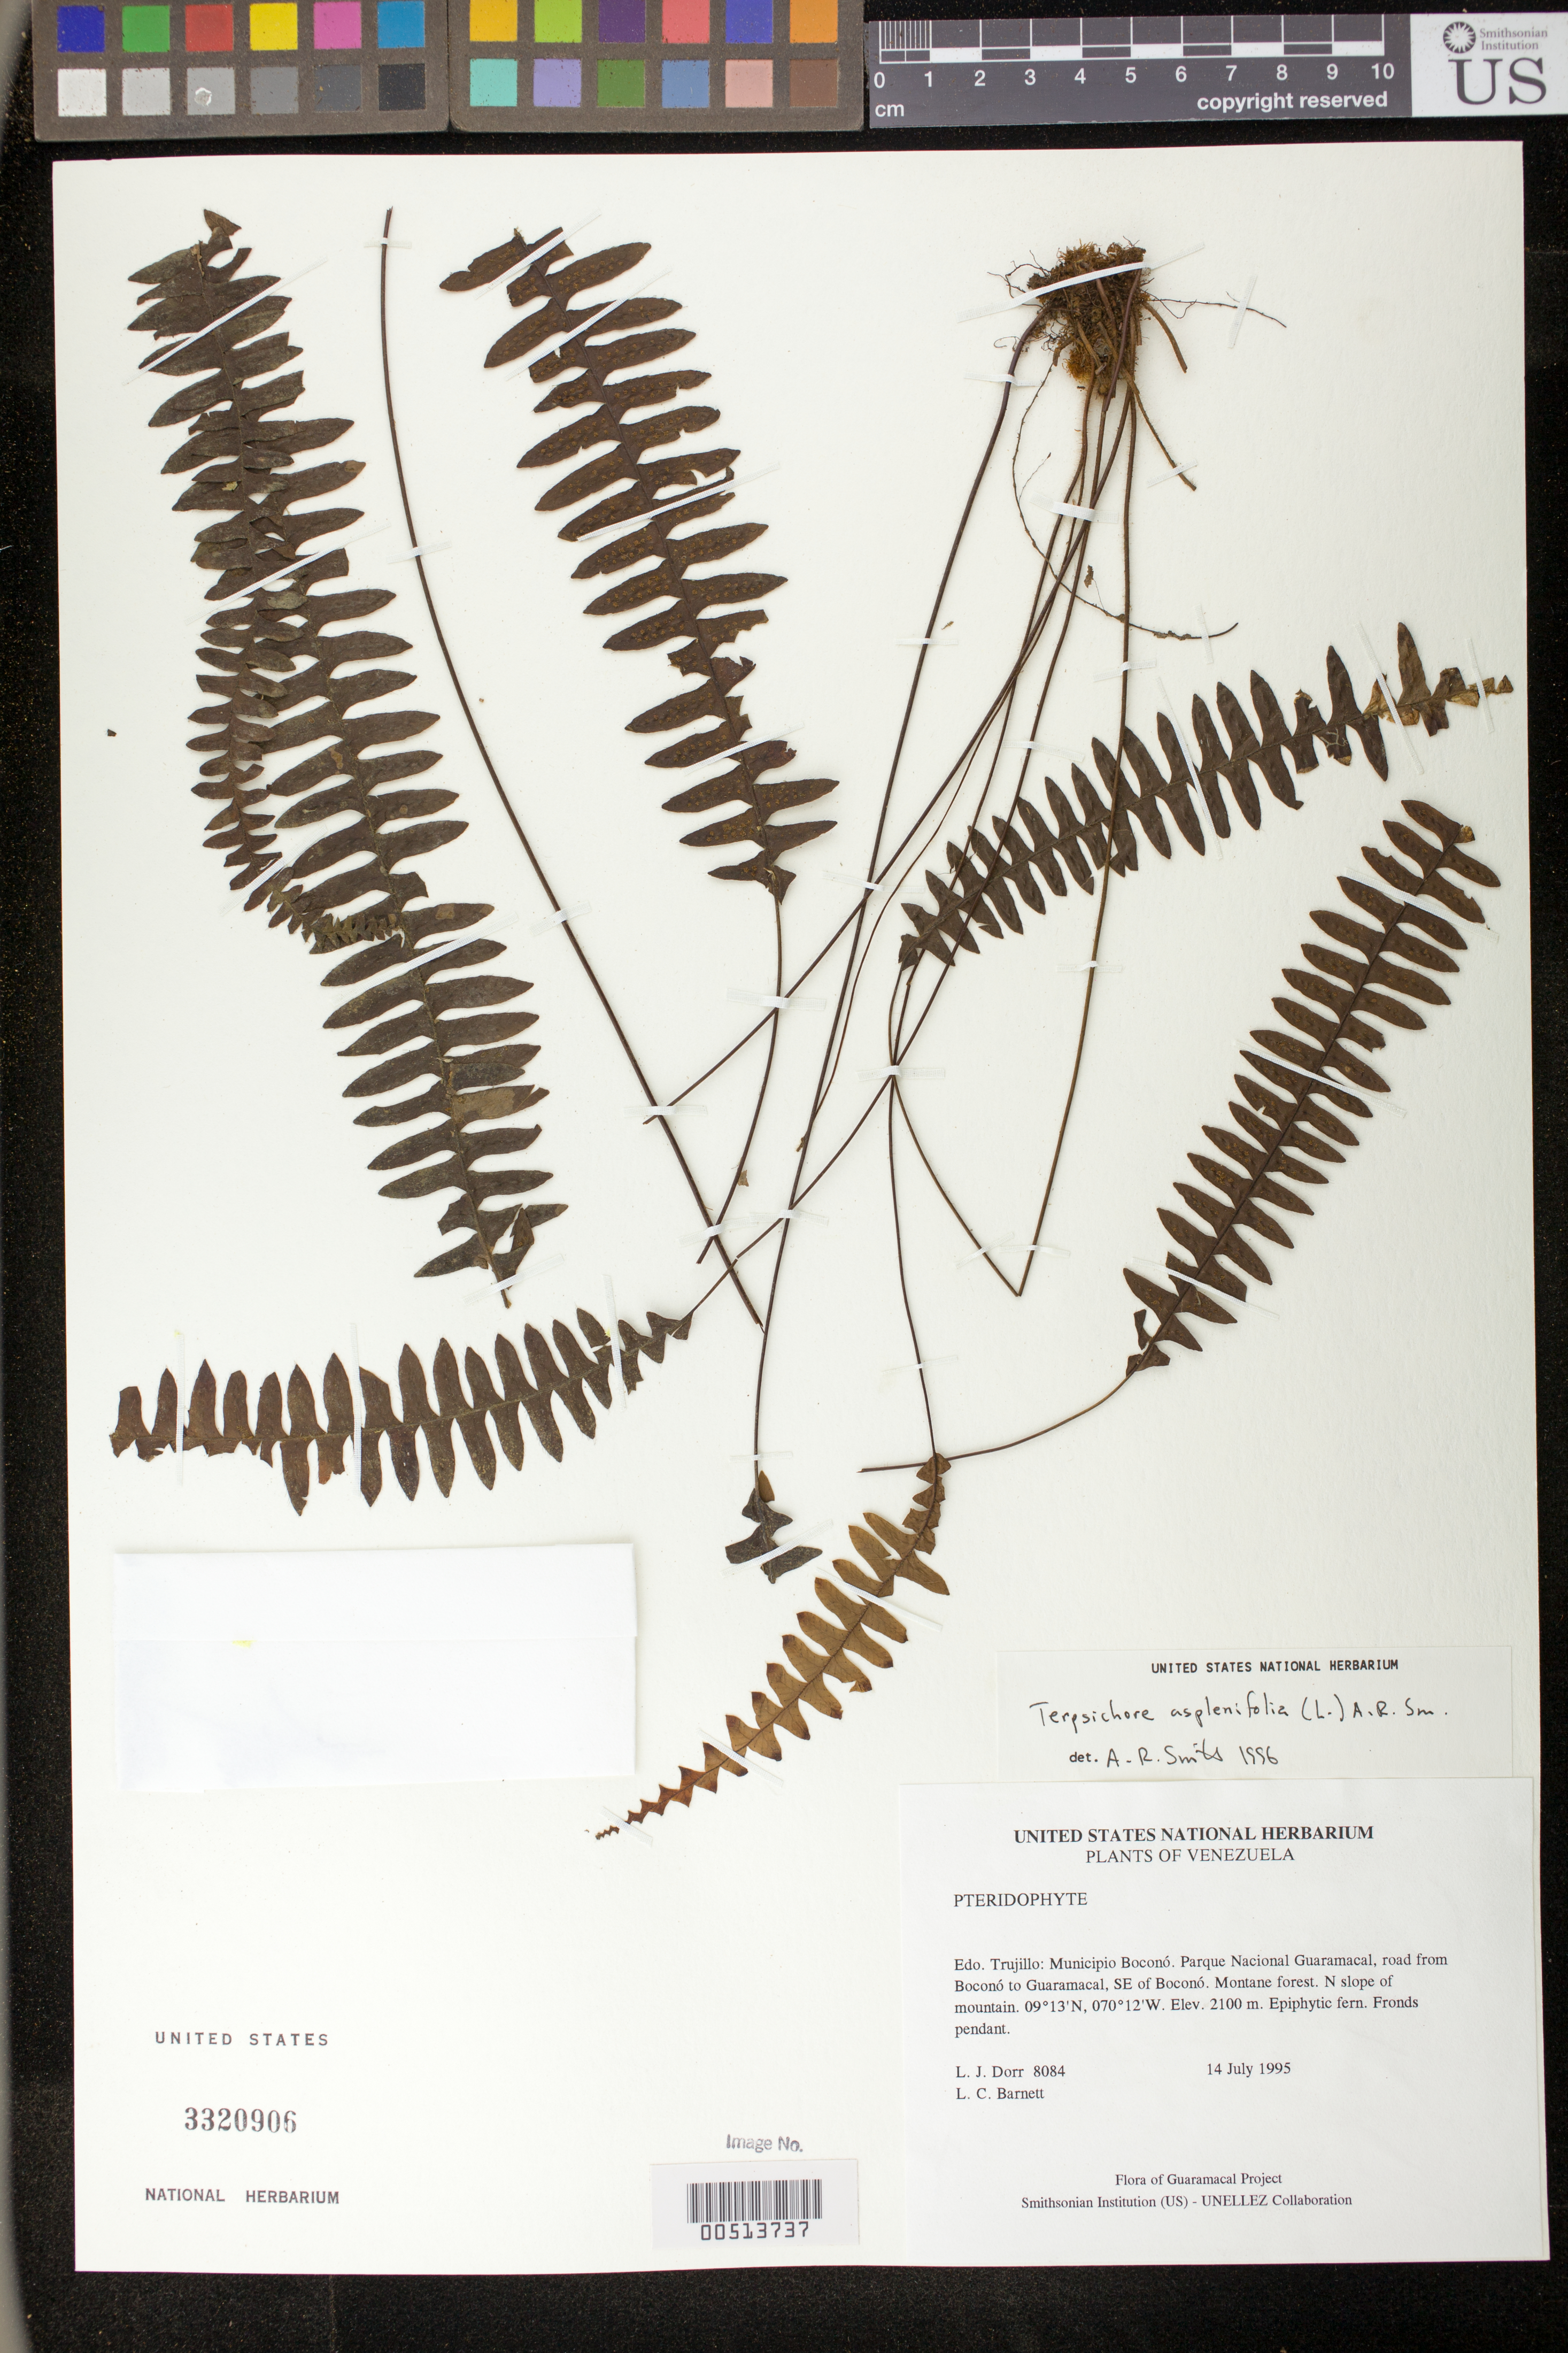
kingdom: Plantae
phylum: Tracheophyta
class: Polypodiopsida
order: Polypodiales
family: Polypodiaceae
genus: Terpsichore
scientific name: Terpsichore asplenifolia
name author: (L.) A.R. Sm.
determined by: Smith, Alan R., (UC)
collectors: L. J. Dorr & L. C. Barnett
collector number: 8084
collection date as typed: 14 Jul 1995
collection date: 1995-07-14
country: Venezuela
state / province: Trujillo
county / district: Boconó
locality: Parque Nacional Guaramacal, road from Boconó to Guaramacal, SE of Boconó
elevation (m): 2100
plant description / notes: PORT, UC, US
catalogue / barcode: US 3320906